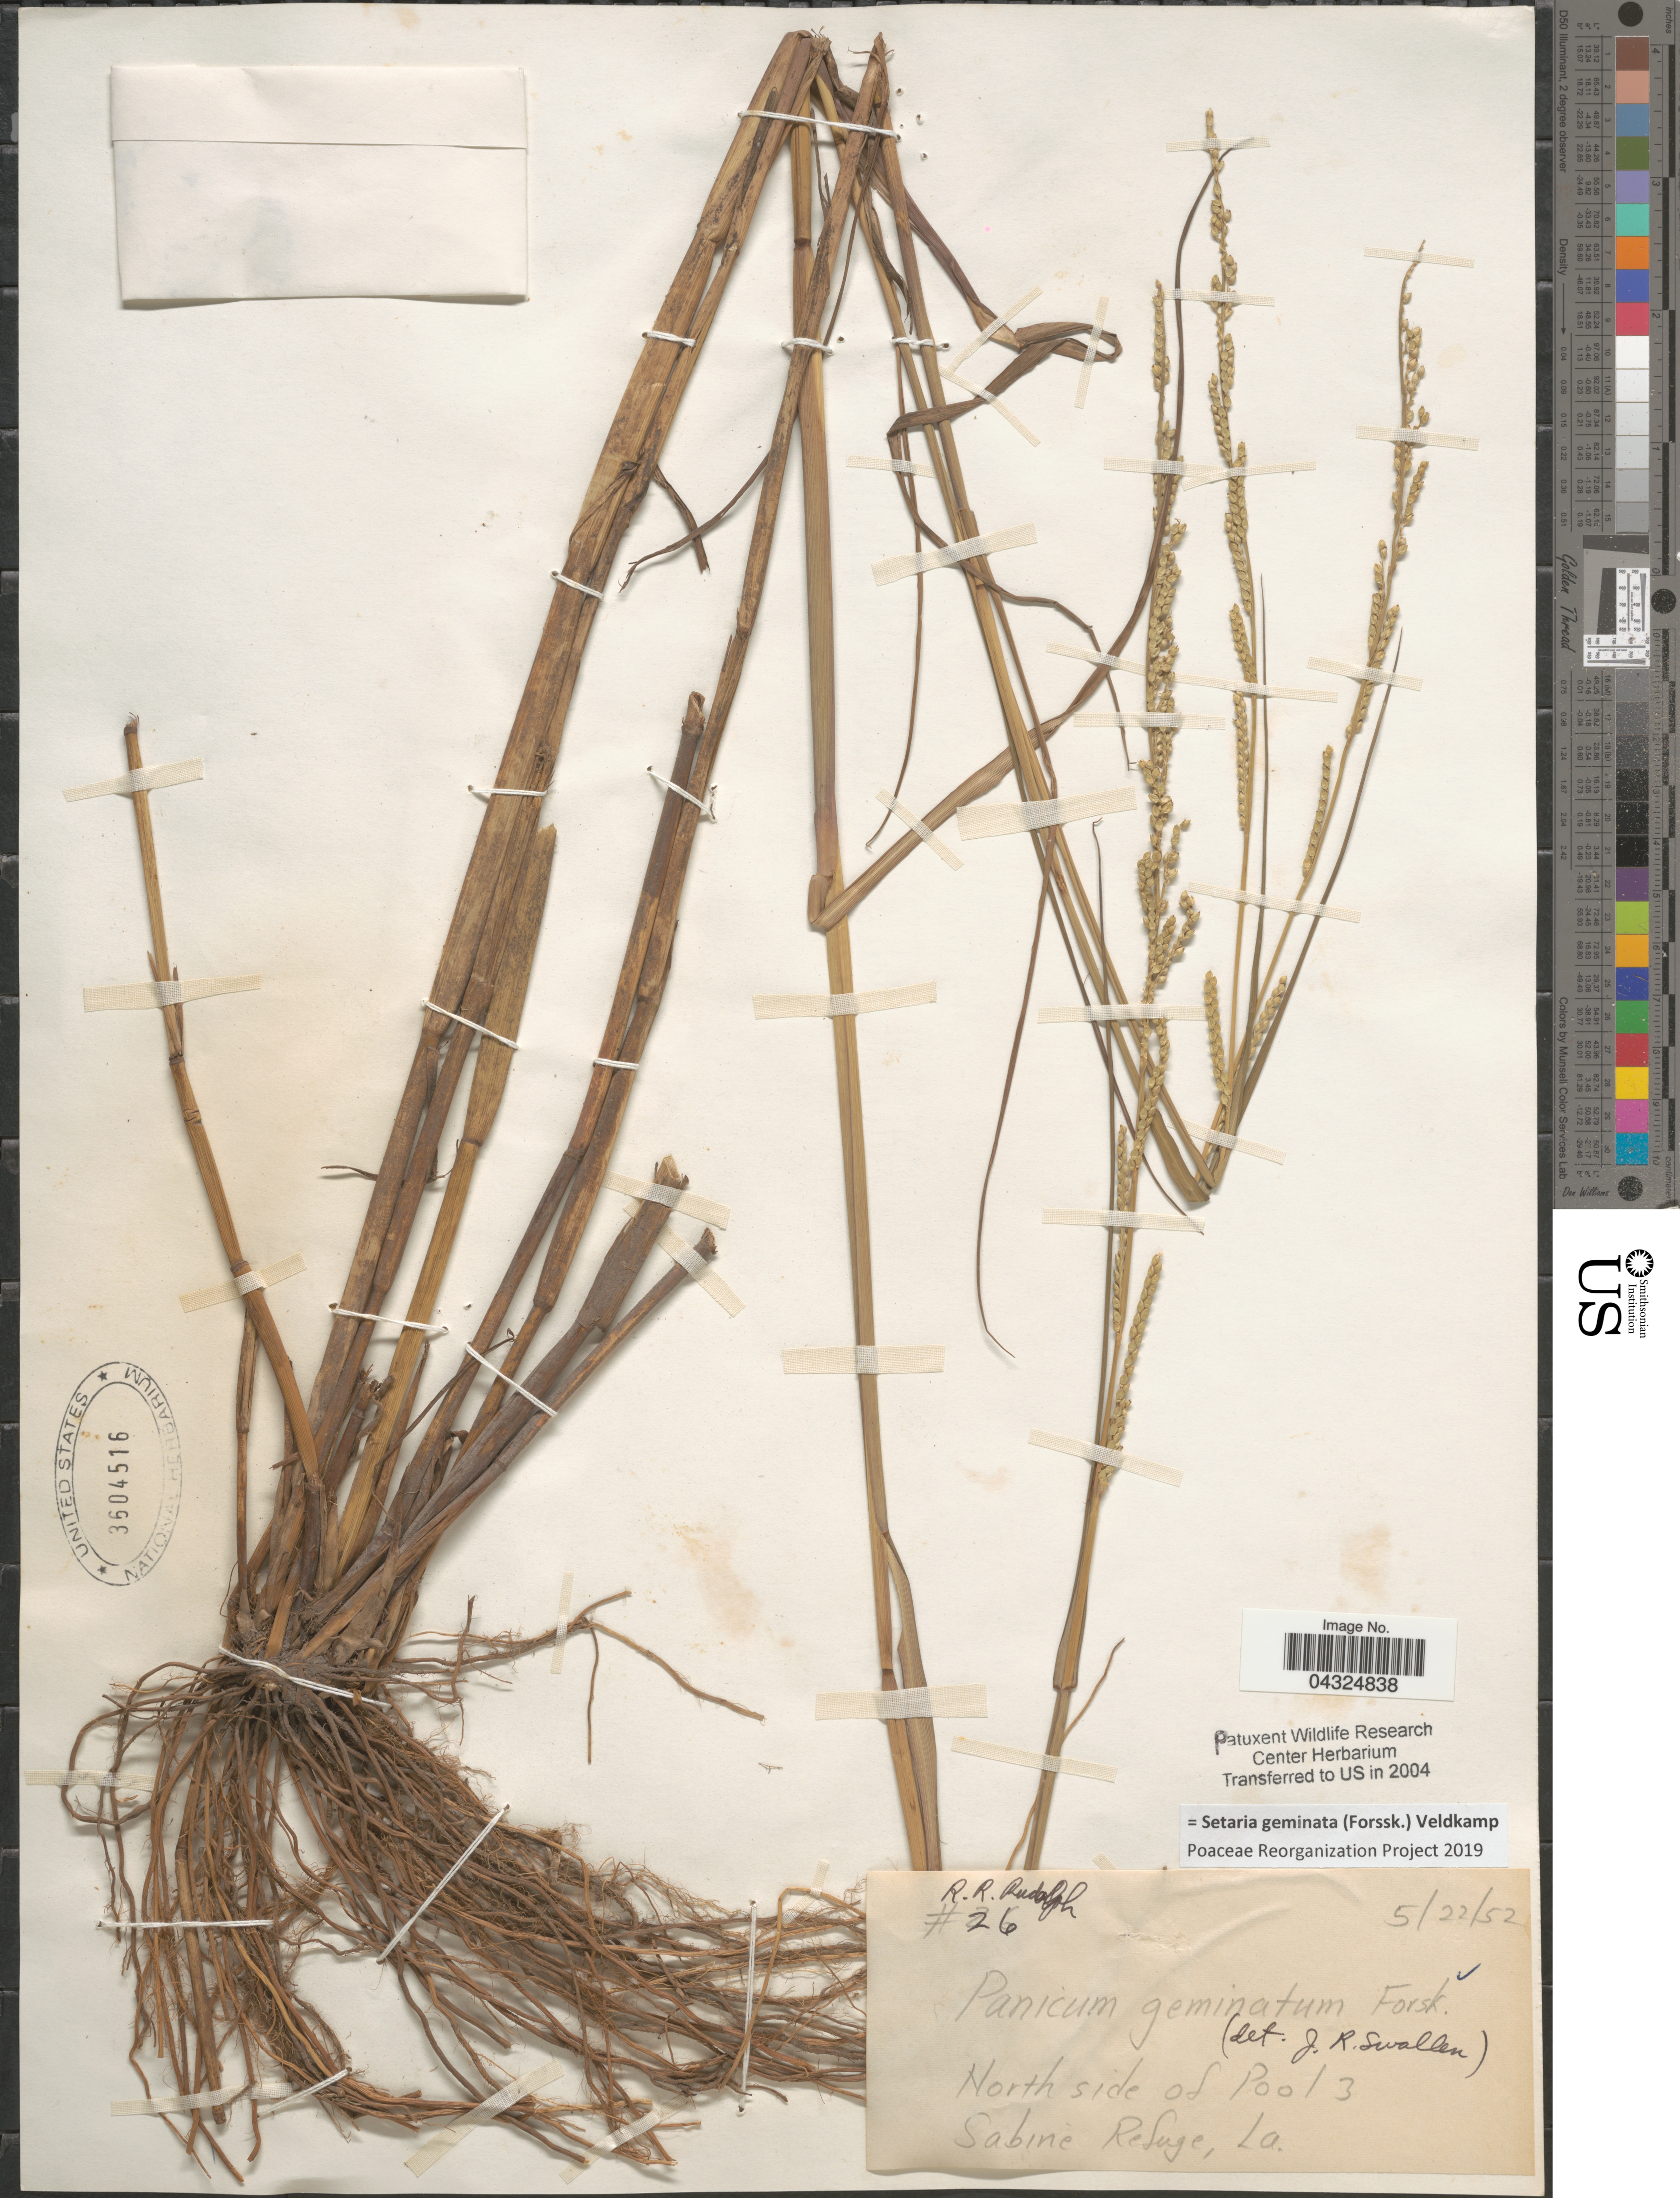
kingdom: Plantae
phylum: Tracheophyta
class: Liliopsida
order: Poales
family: Poaceae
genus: Setaria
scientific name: Setaria geminata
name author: (Forssk.) Veldkamp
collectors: R. Rudolph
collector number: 26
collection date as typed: Transcribed d/m/y: 22/5/52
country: United States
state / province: Louisiana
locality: North side of Pool 3. Sabine Refuge.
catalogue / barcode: US 3604516